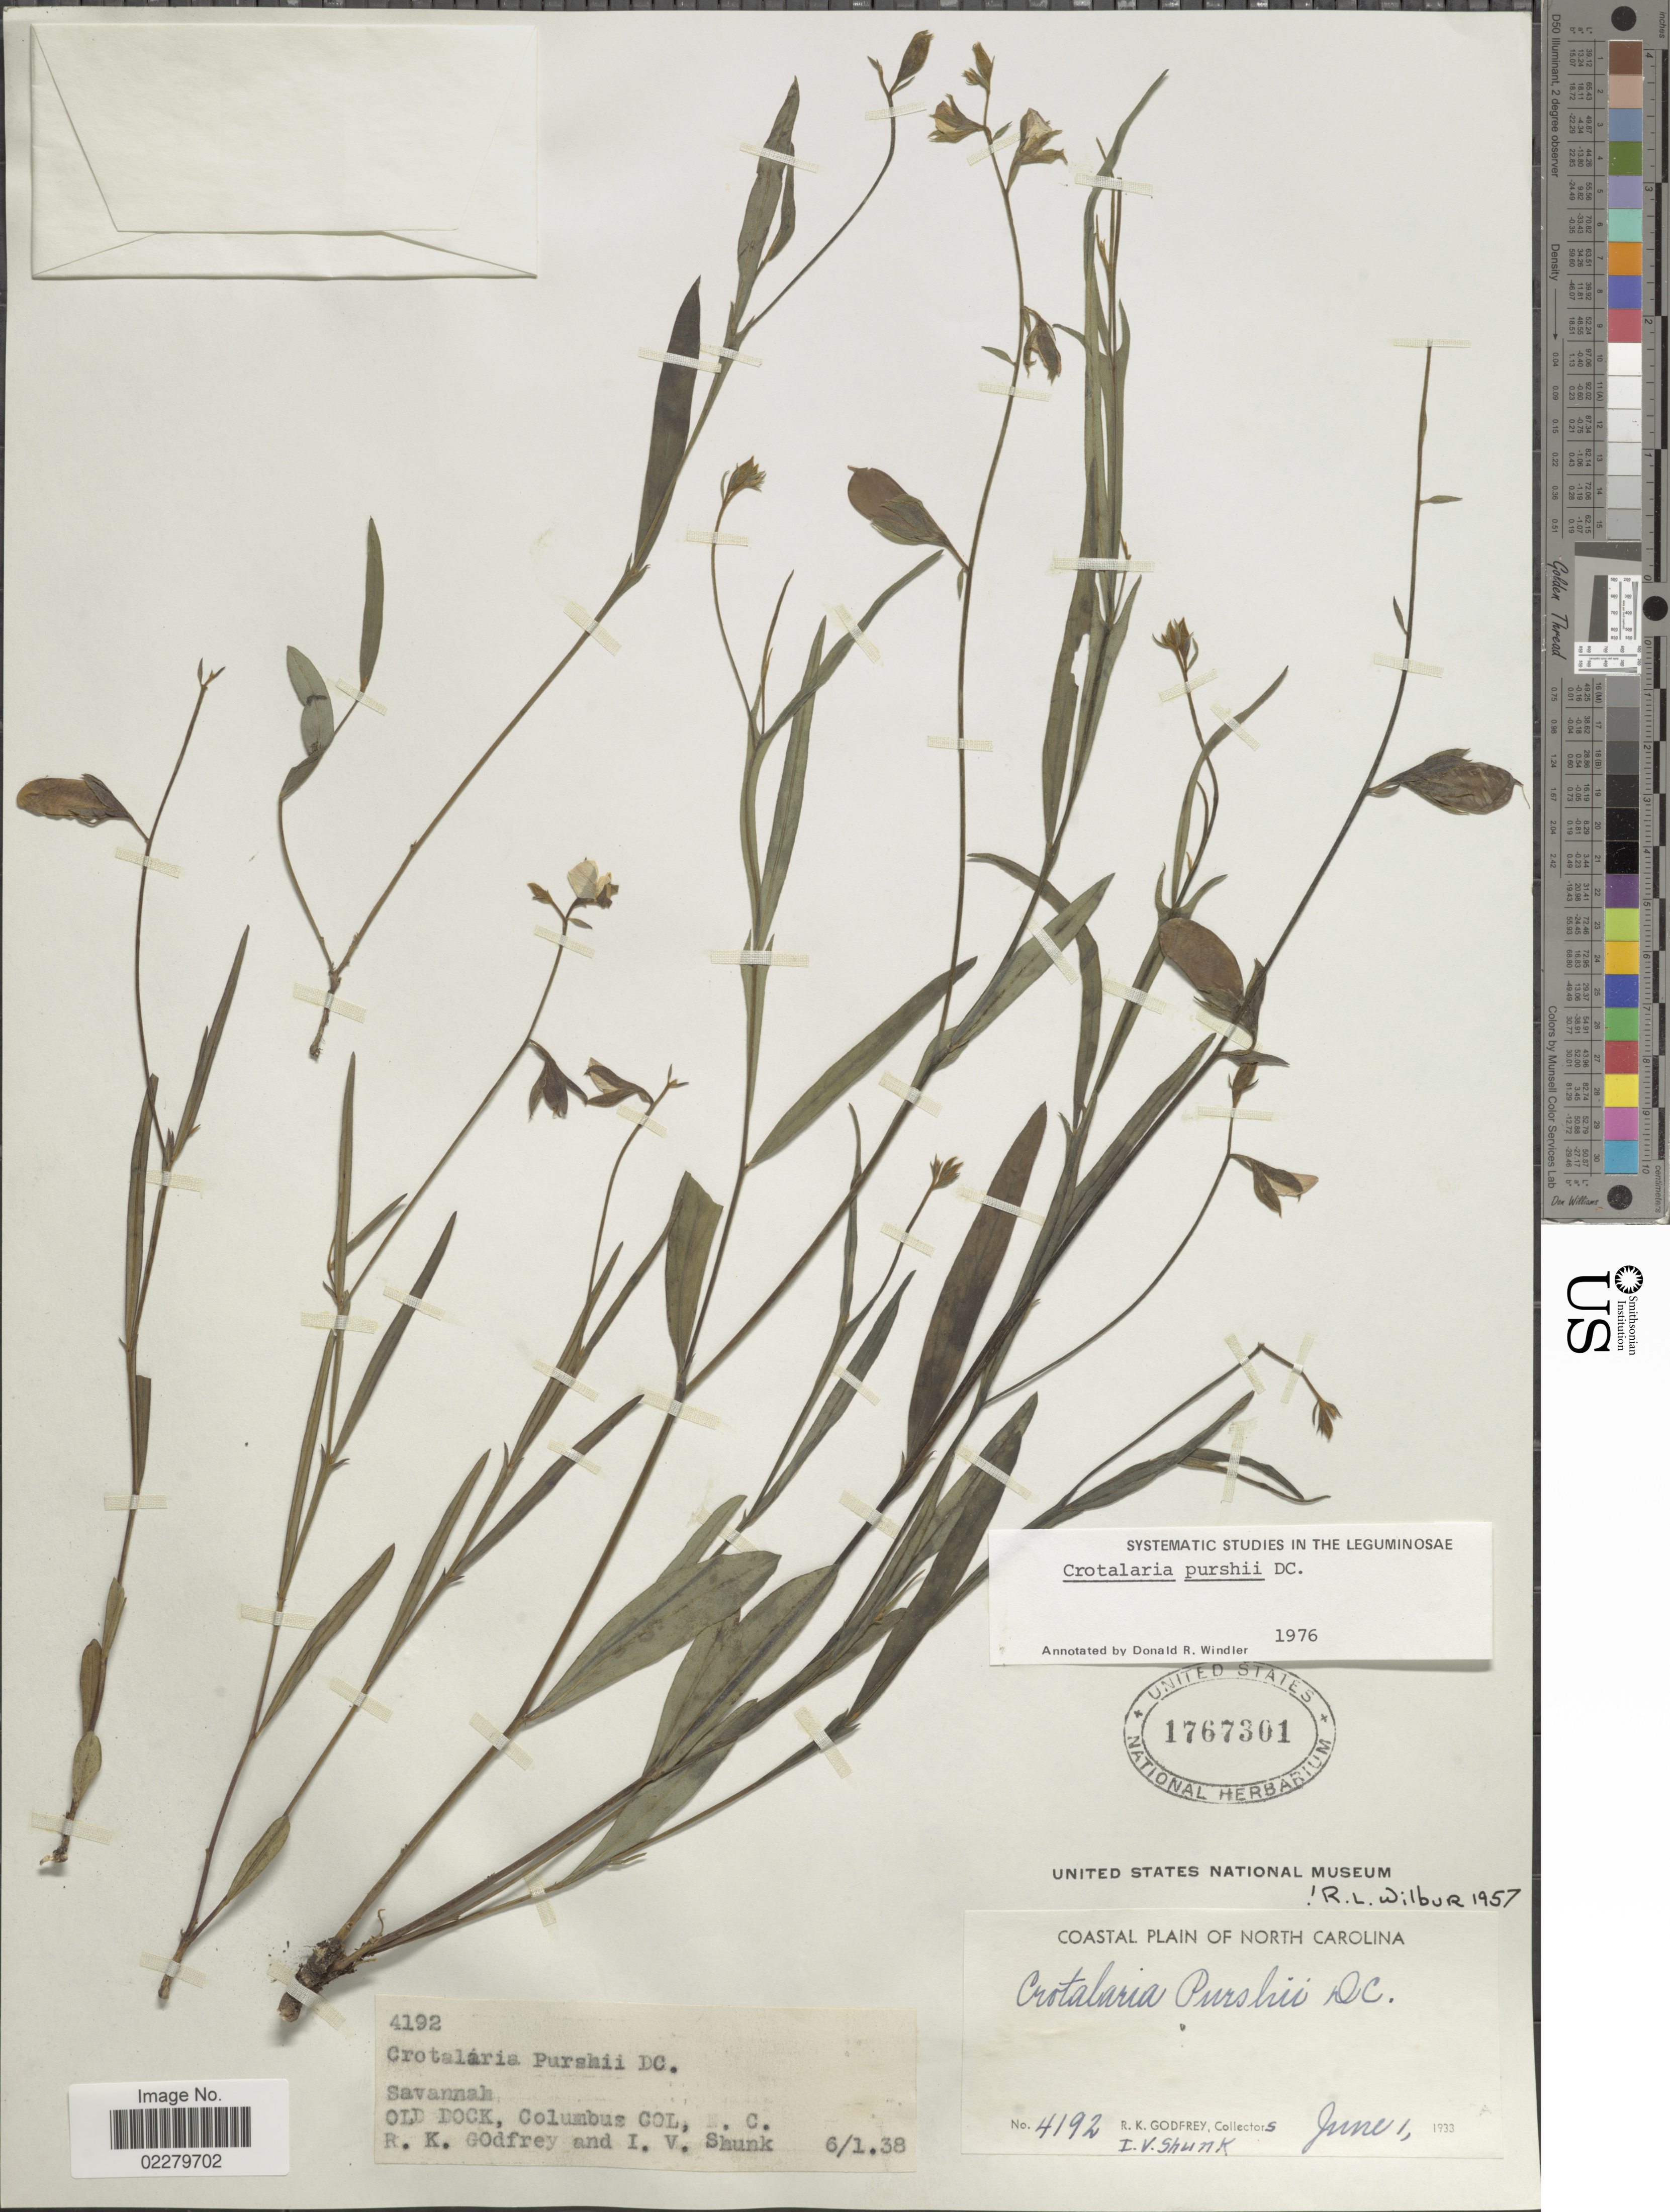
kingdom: Plantae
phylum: Tracheophyta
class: Magnoliopsida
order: Fabales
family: Fabaceae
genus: Crotalaria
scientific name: Crotalaria purshii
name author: DC.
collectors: R. K. Godfrey & I. Shunk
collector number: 4192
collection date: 1938-06-01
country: United States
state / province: North Carolina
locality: Savannah. Old Dock, Columbuz Col., N.C.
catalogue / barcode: US 1767301